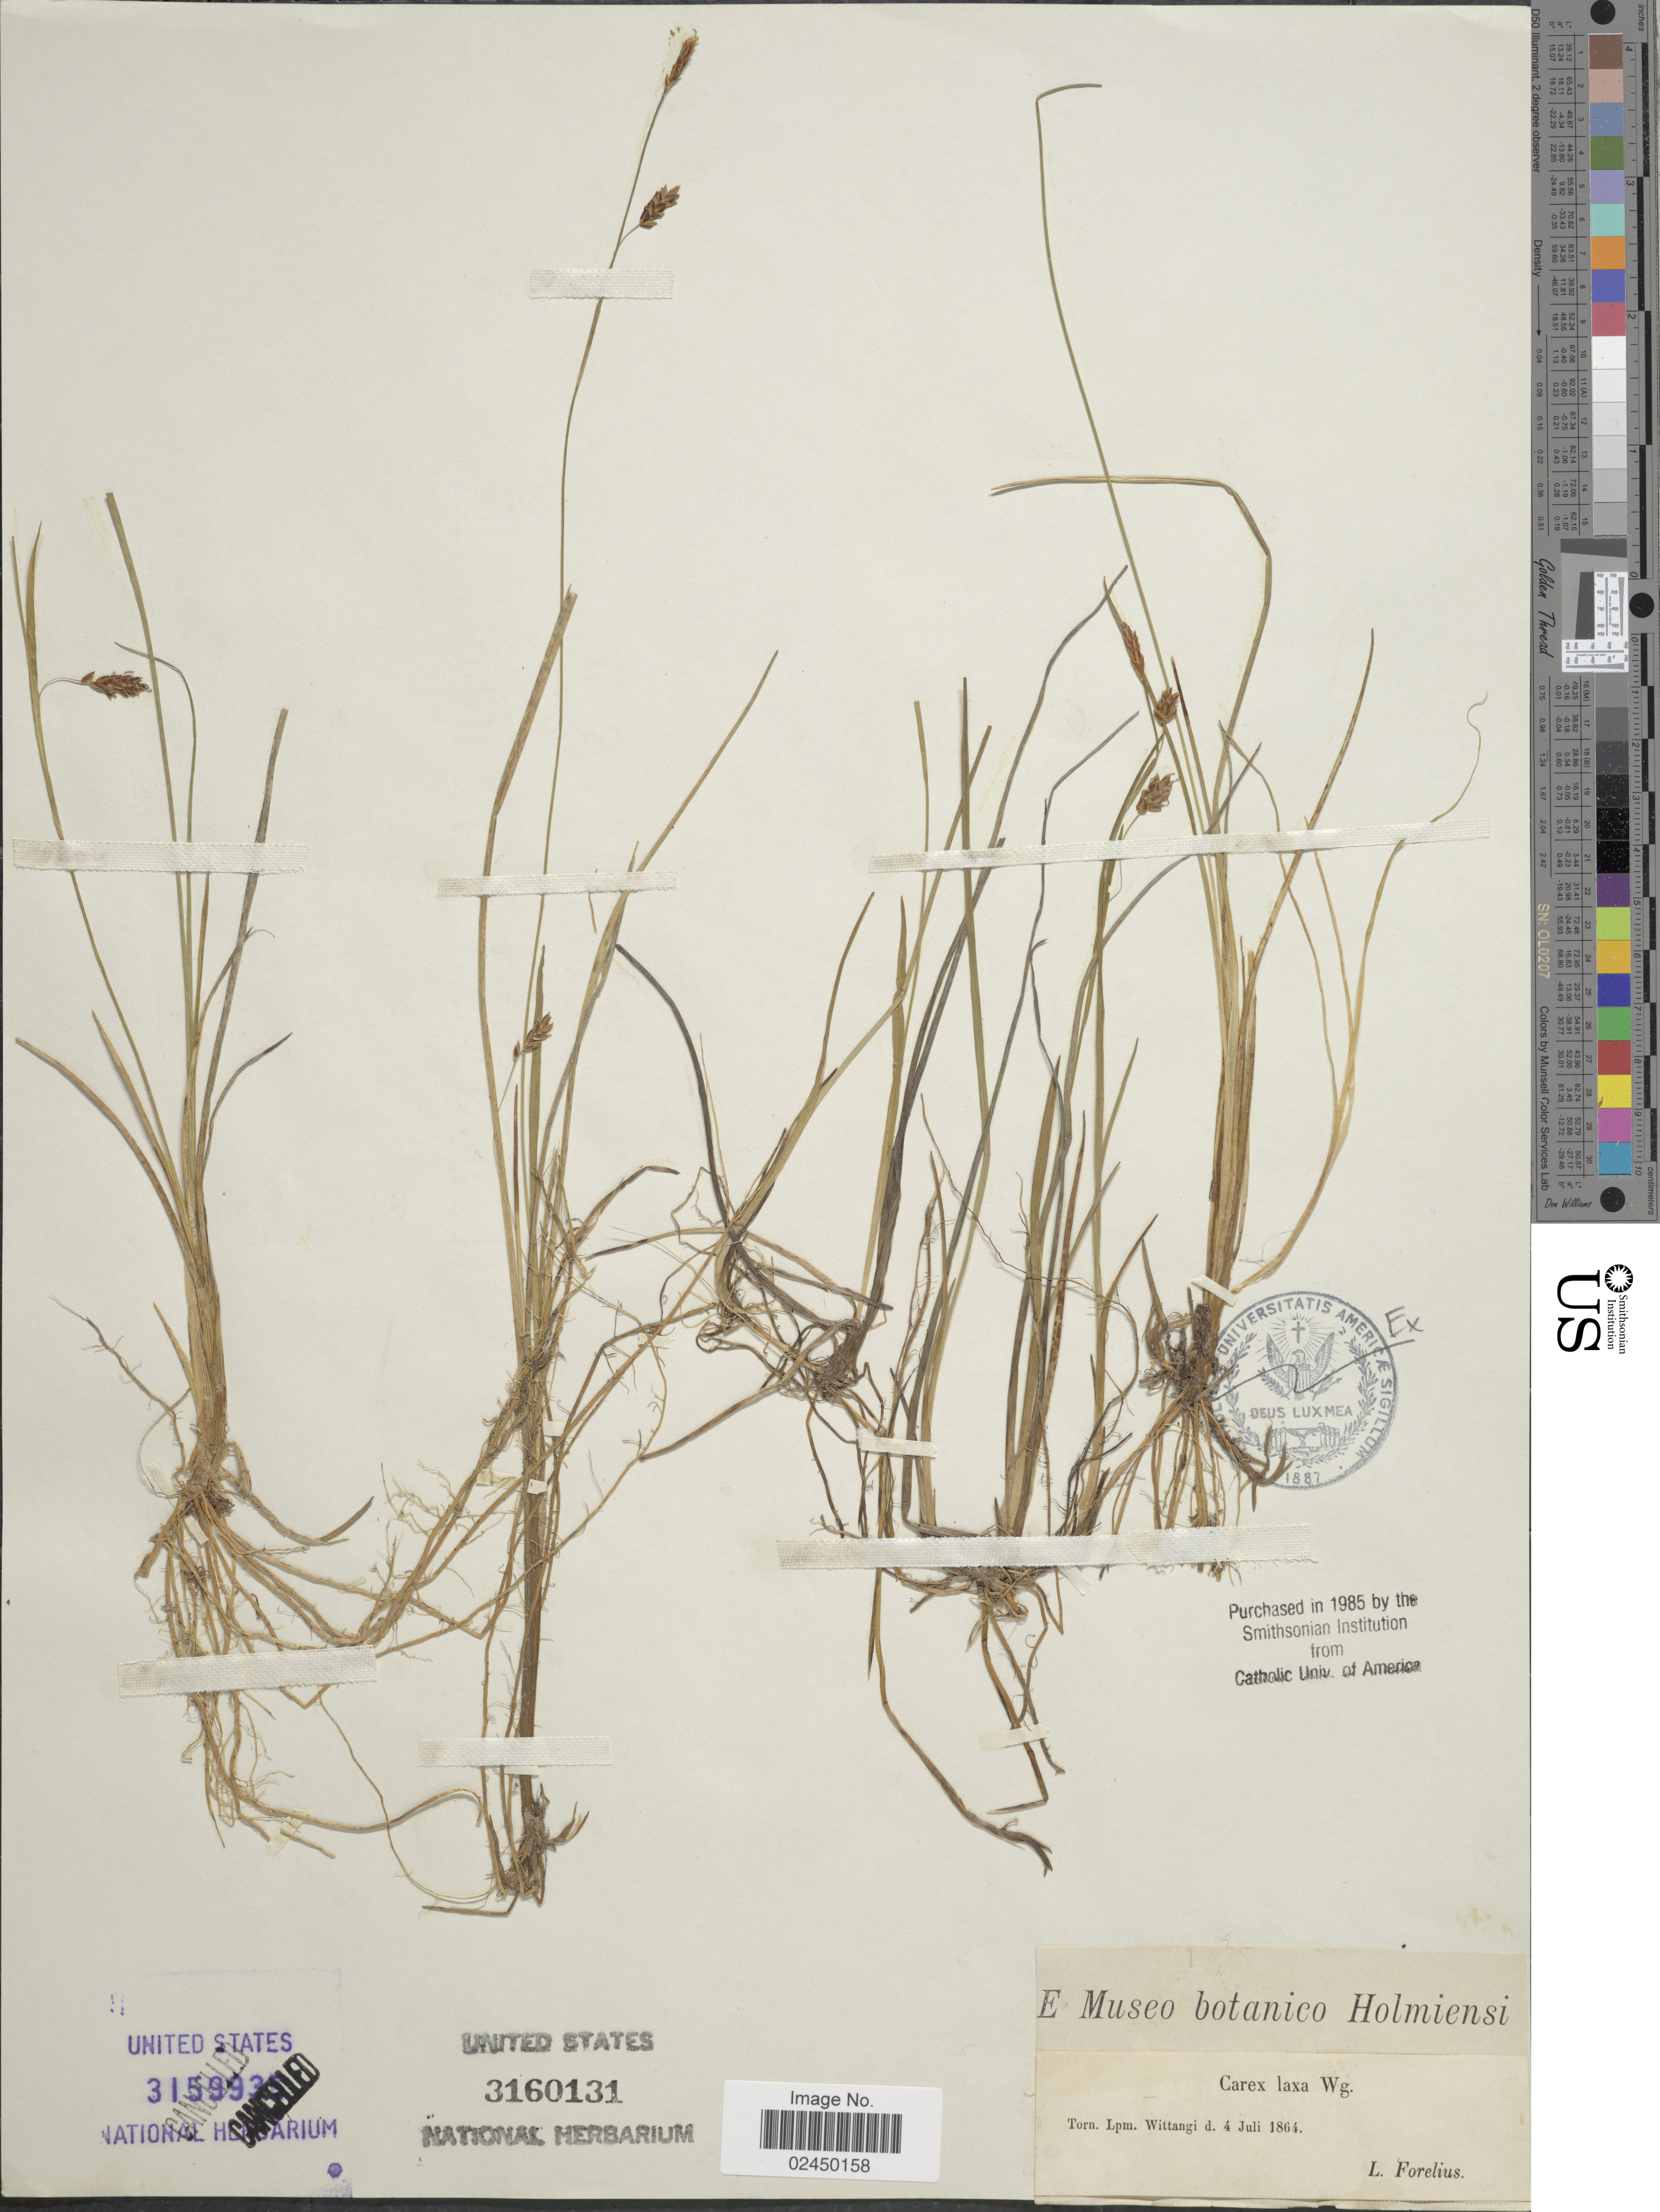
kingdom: Plantae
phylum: Tracheophyta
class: Liliopsida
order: Poales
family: Cyperaceae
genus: Carex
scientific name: Carex laxa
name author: Wahlenb.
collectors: L. Forelius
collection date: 1864-07-04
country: Sweden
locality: Torn. Lpm. Vittangi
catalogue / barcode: US 3160131